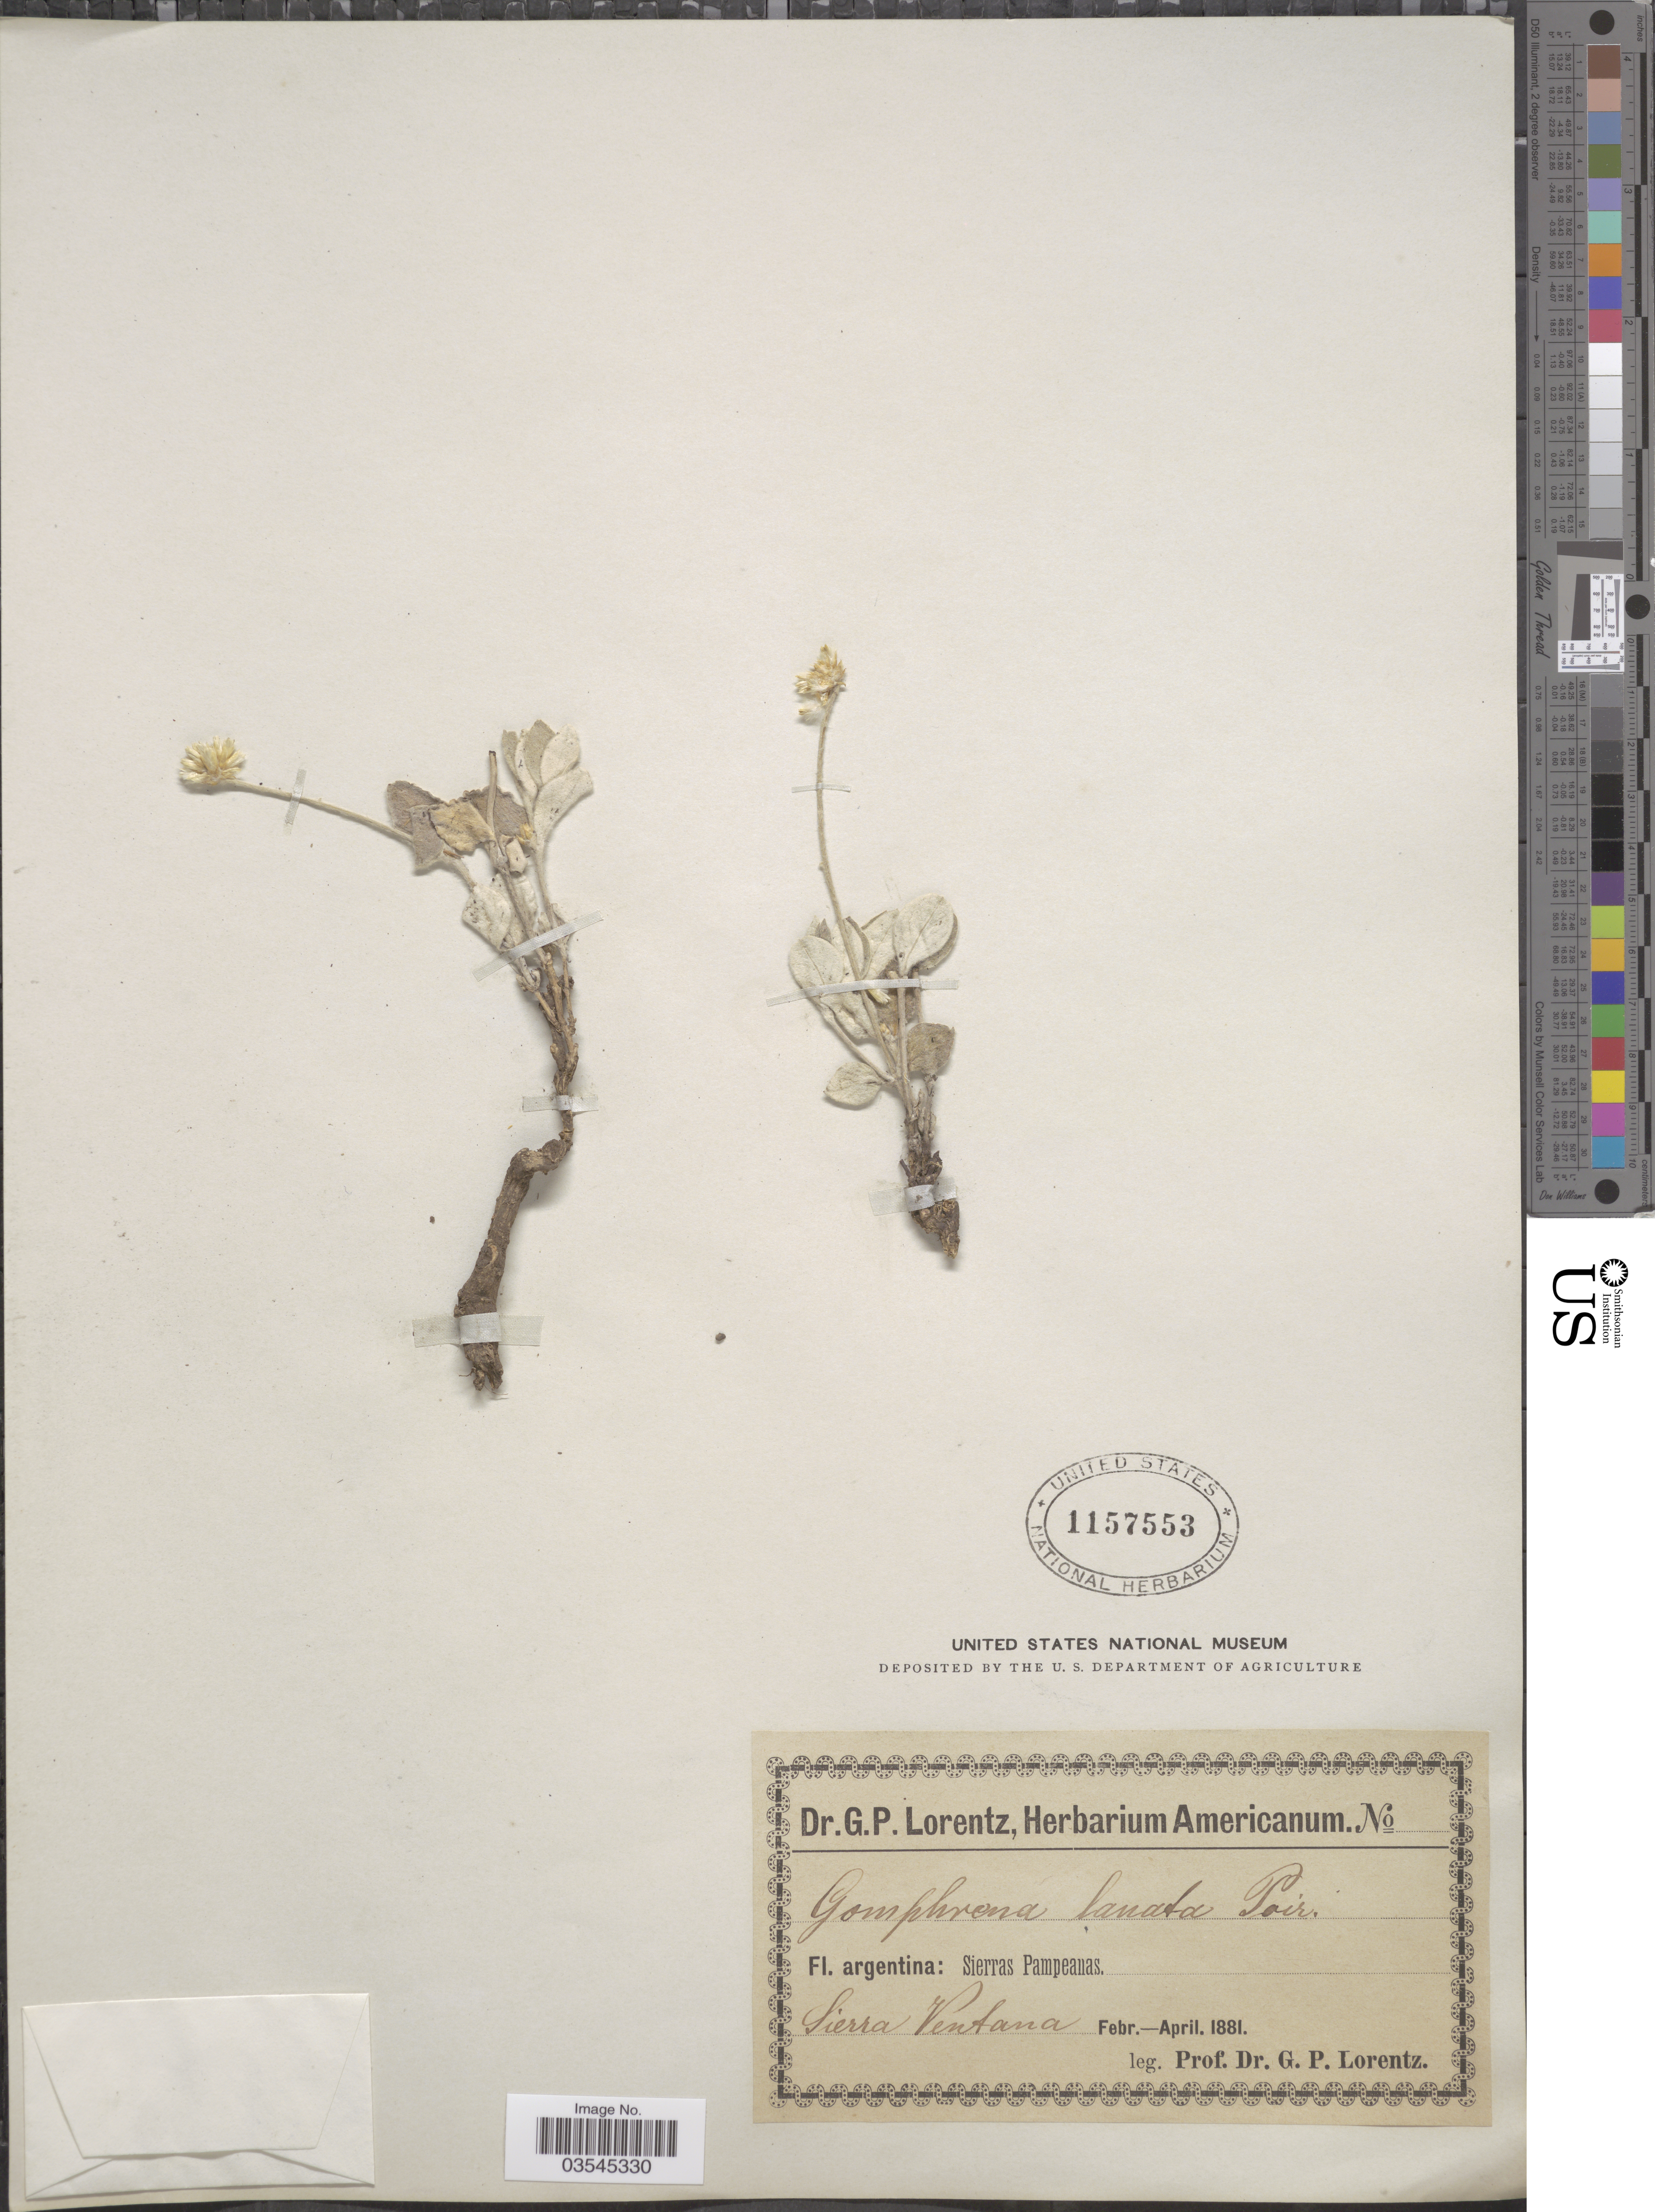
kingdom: Plantae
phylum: Tracheophyta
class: Magnoliopsida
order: Caryophyllales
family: Amaranthaceae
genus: Pfaffia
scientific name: Pfaffia gnaphaloides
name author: (L. f.) Mart.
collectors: P. G. Lorentz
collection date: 1881-02/1881-04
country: Argentina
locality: Sierras Pampeanas. Sierra Ventana.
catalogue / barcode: US 1157553